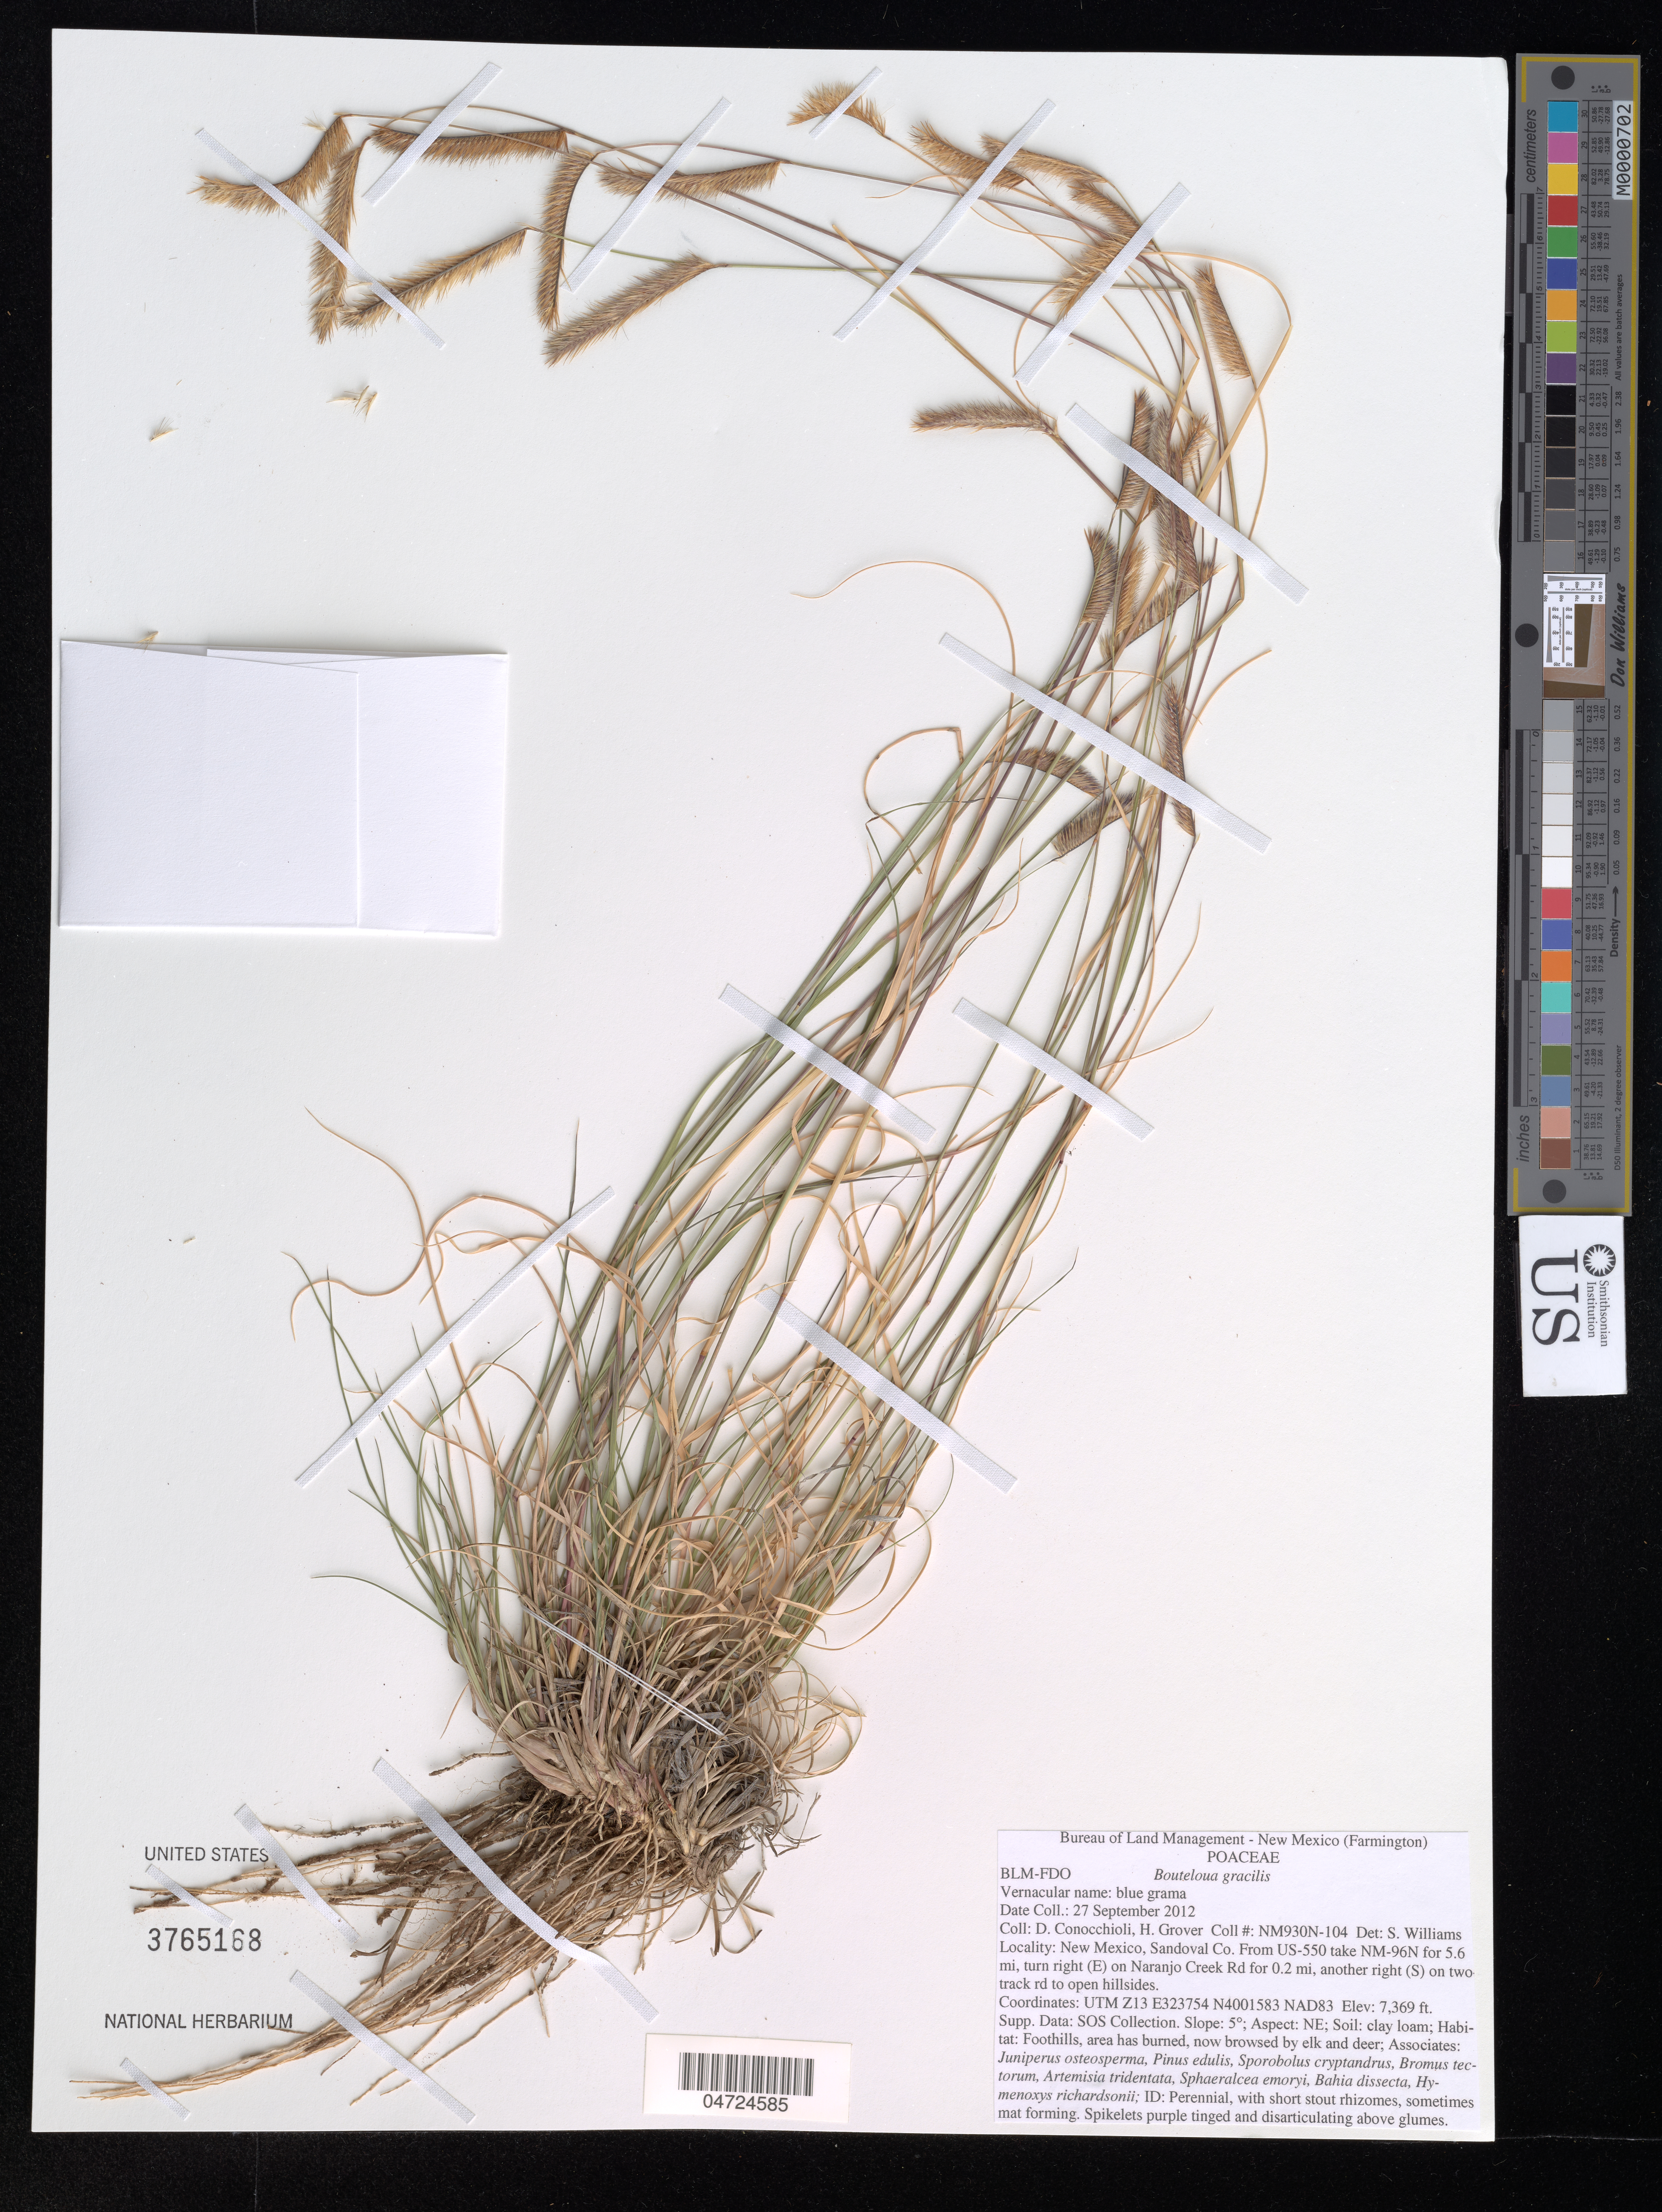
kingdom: Plantae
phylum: Tracheophyta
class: Liliopsida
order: Poales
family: Poaceae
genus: Bouteloua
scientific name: Bouteloua gracilis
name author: (Kunth) Lag. ex Griffiths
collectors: D. Conocchioli & H. Grover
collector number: NM930N-104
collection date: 2012-09-27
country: United States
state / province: New Mexico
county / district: Sandoval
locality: Sandoval Co. From US-550 take NM-96N for 5.6 mi, turn right (E) on Naranjo Creek Rd for 0.2 mi, another right (S) on two track rd to open hillsides. UTM Z13. NAD83.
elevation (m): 2246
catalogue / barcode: US 3765168